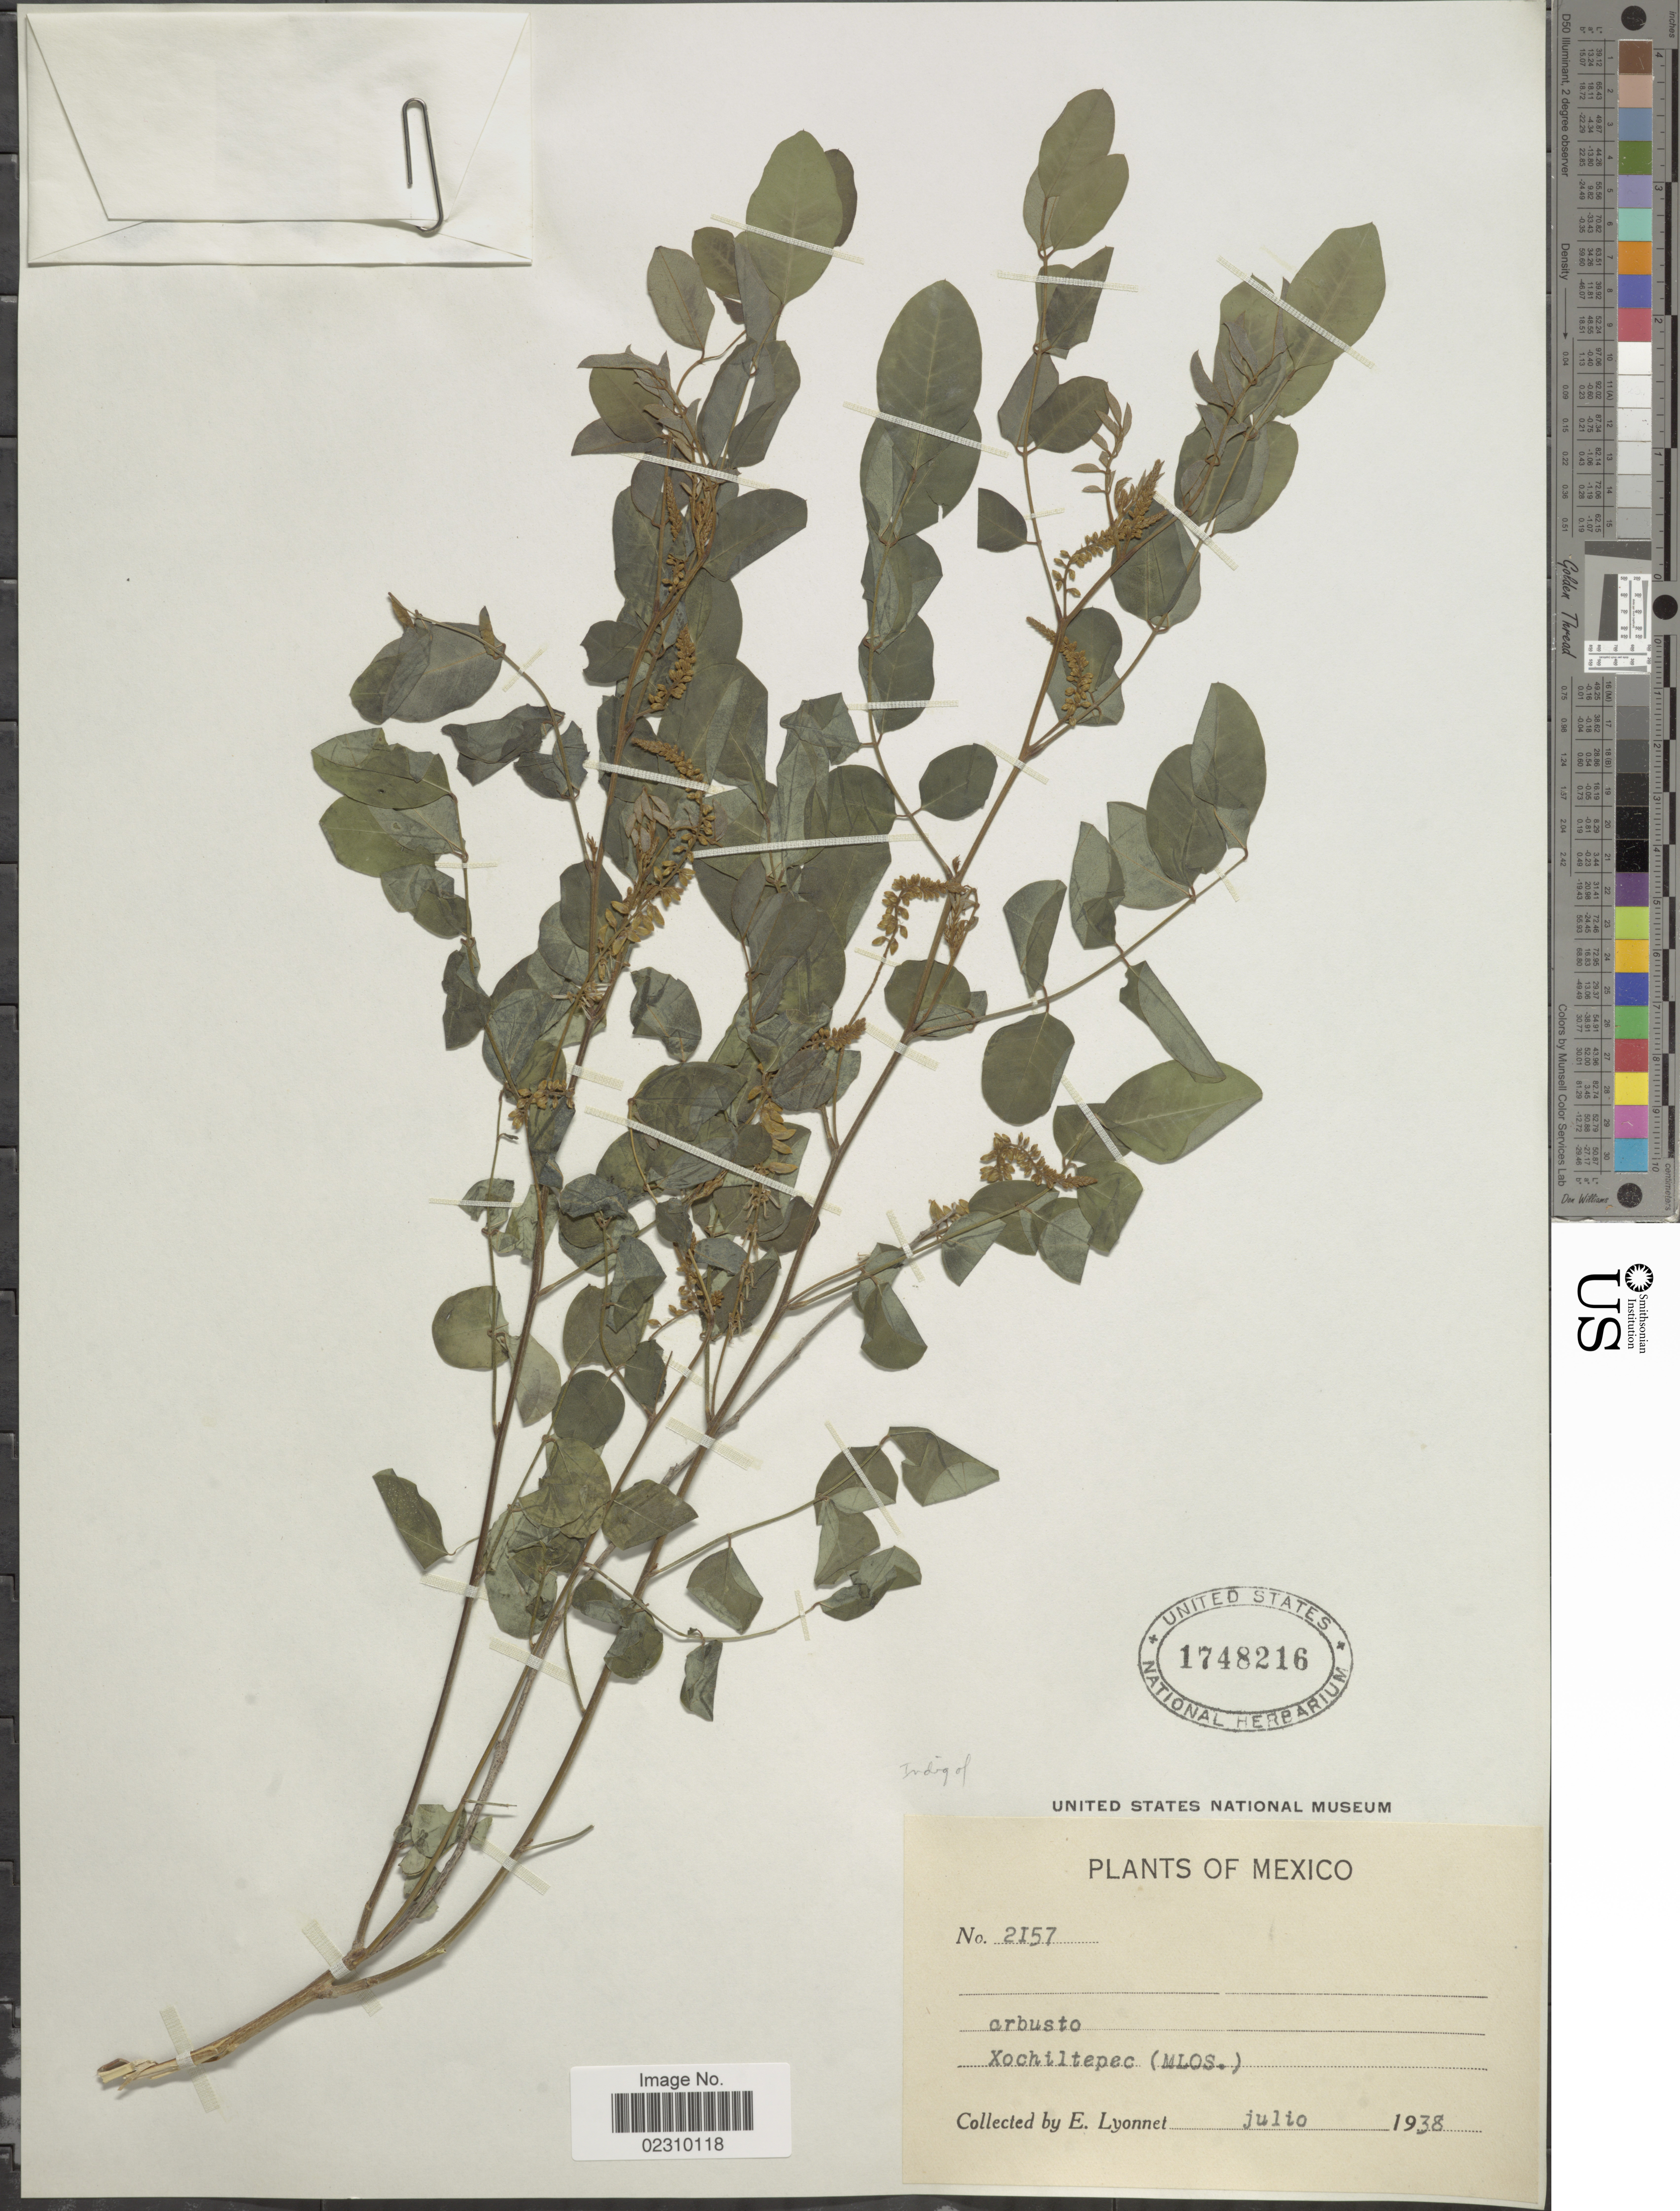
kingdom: Plantae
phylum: Tracheophyta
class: Magnoliopsida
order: Fabales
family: Fabaceae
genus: Indigofera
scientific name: Indigofera sp.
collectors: E. Lyonnet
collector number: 2157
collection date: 1938-07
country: Mexico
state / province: Morelos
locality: Xochiltepec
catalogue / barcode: US 1748216